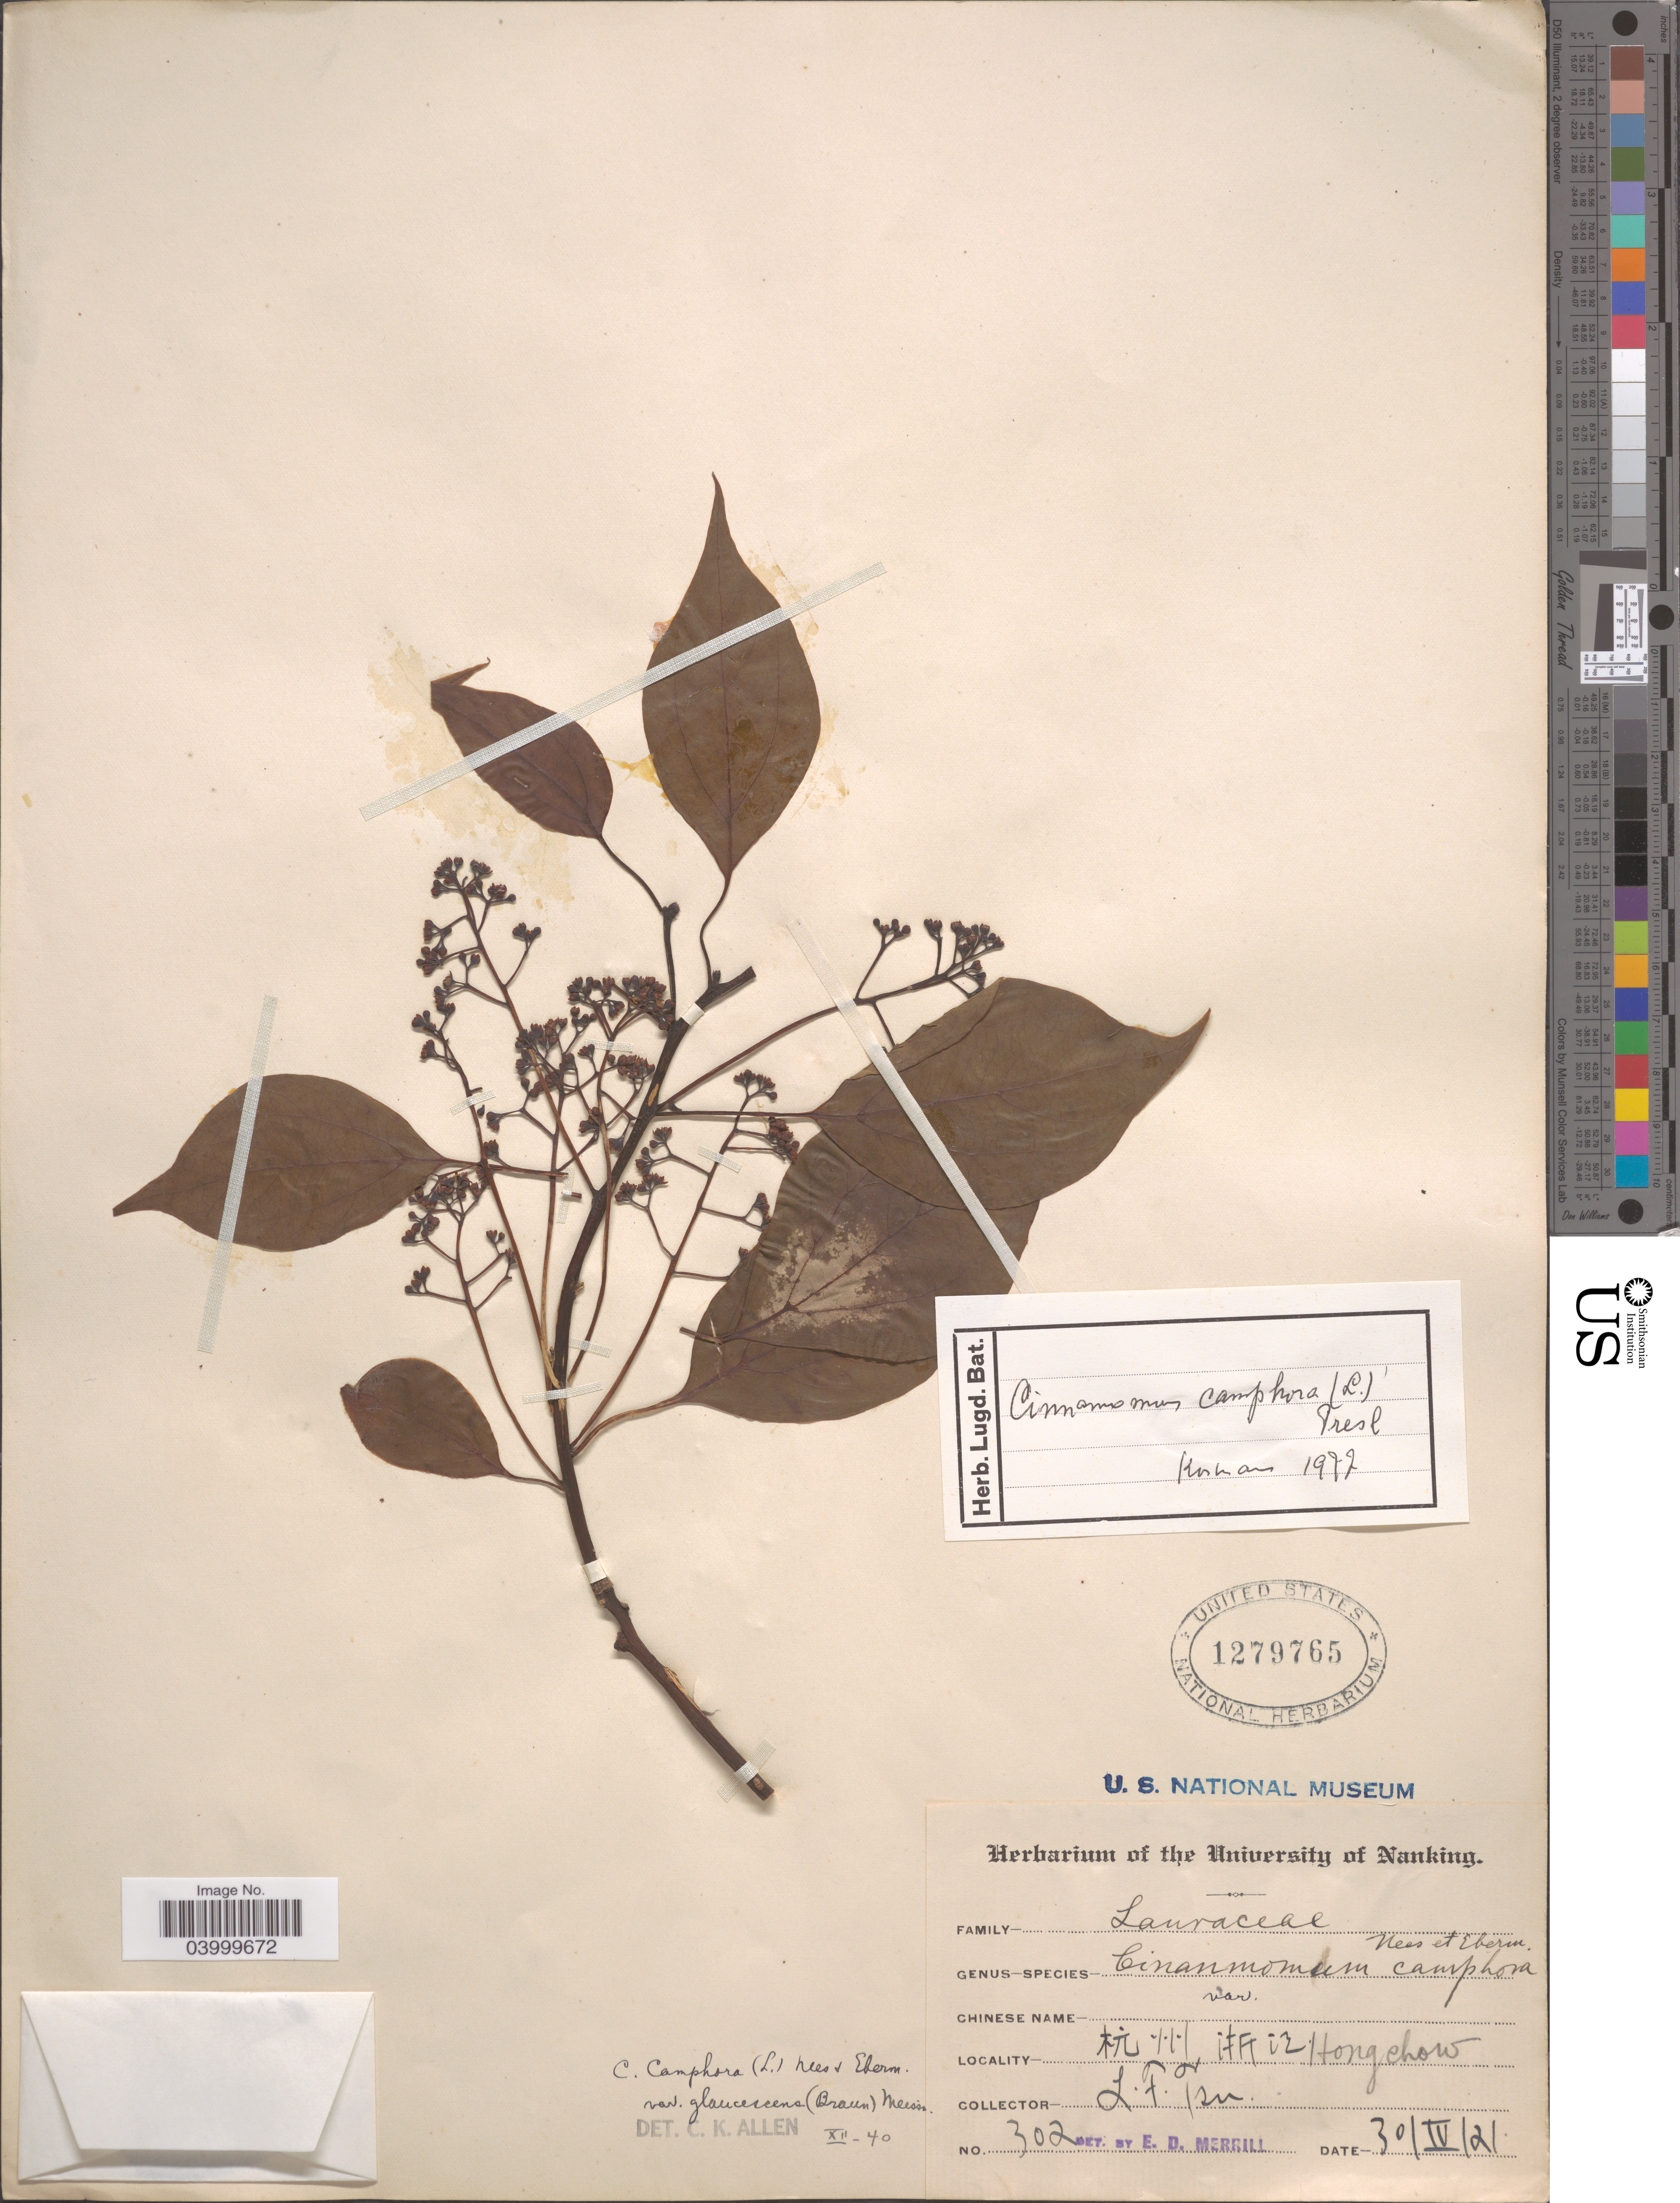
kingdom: Plantae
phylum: Tracheophyta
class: Magnoliopsida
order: Laurales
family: Lauraceae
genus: Cinnamomum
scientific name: Cinnamomum camphora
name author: (L.) J. Presl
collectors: L. Tsu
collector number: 302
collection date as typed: Transcribed d/m/y: 30/4/21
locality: X Hong chow.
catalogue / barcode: US 1279765